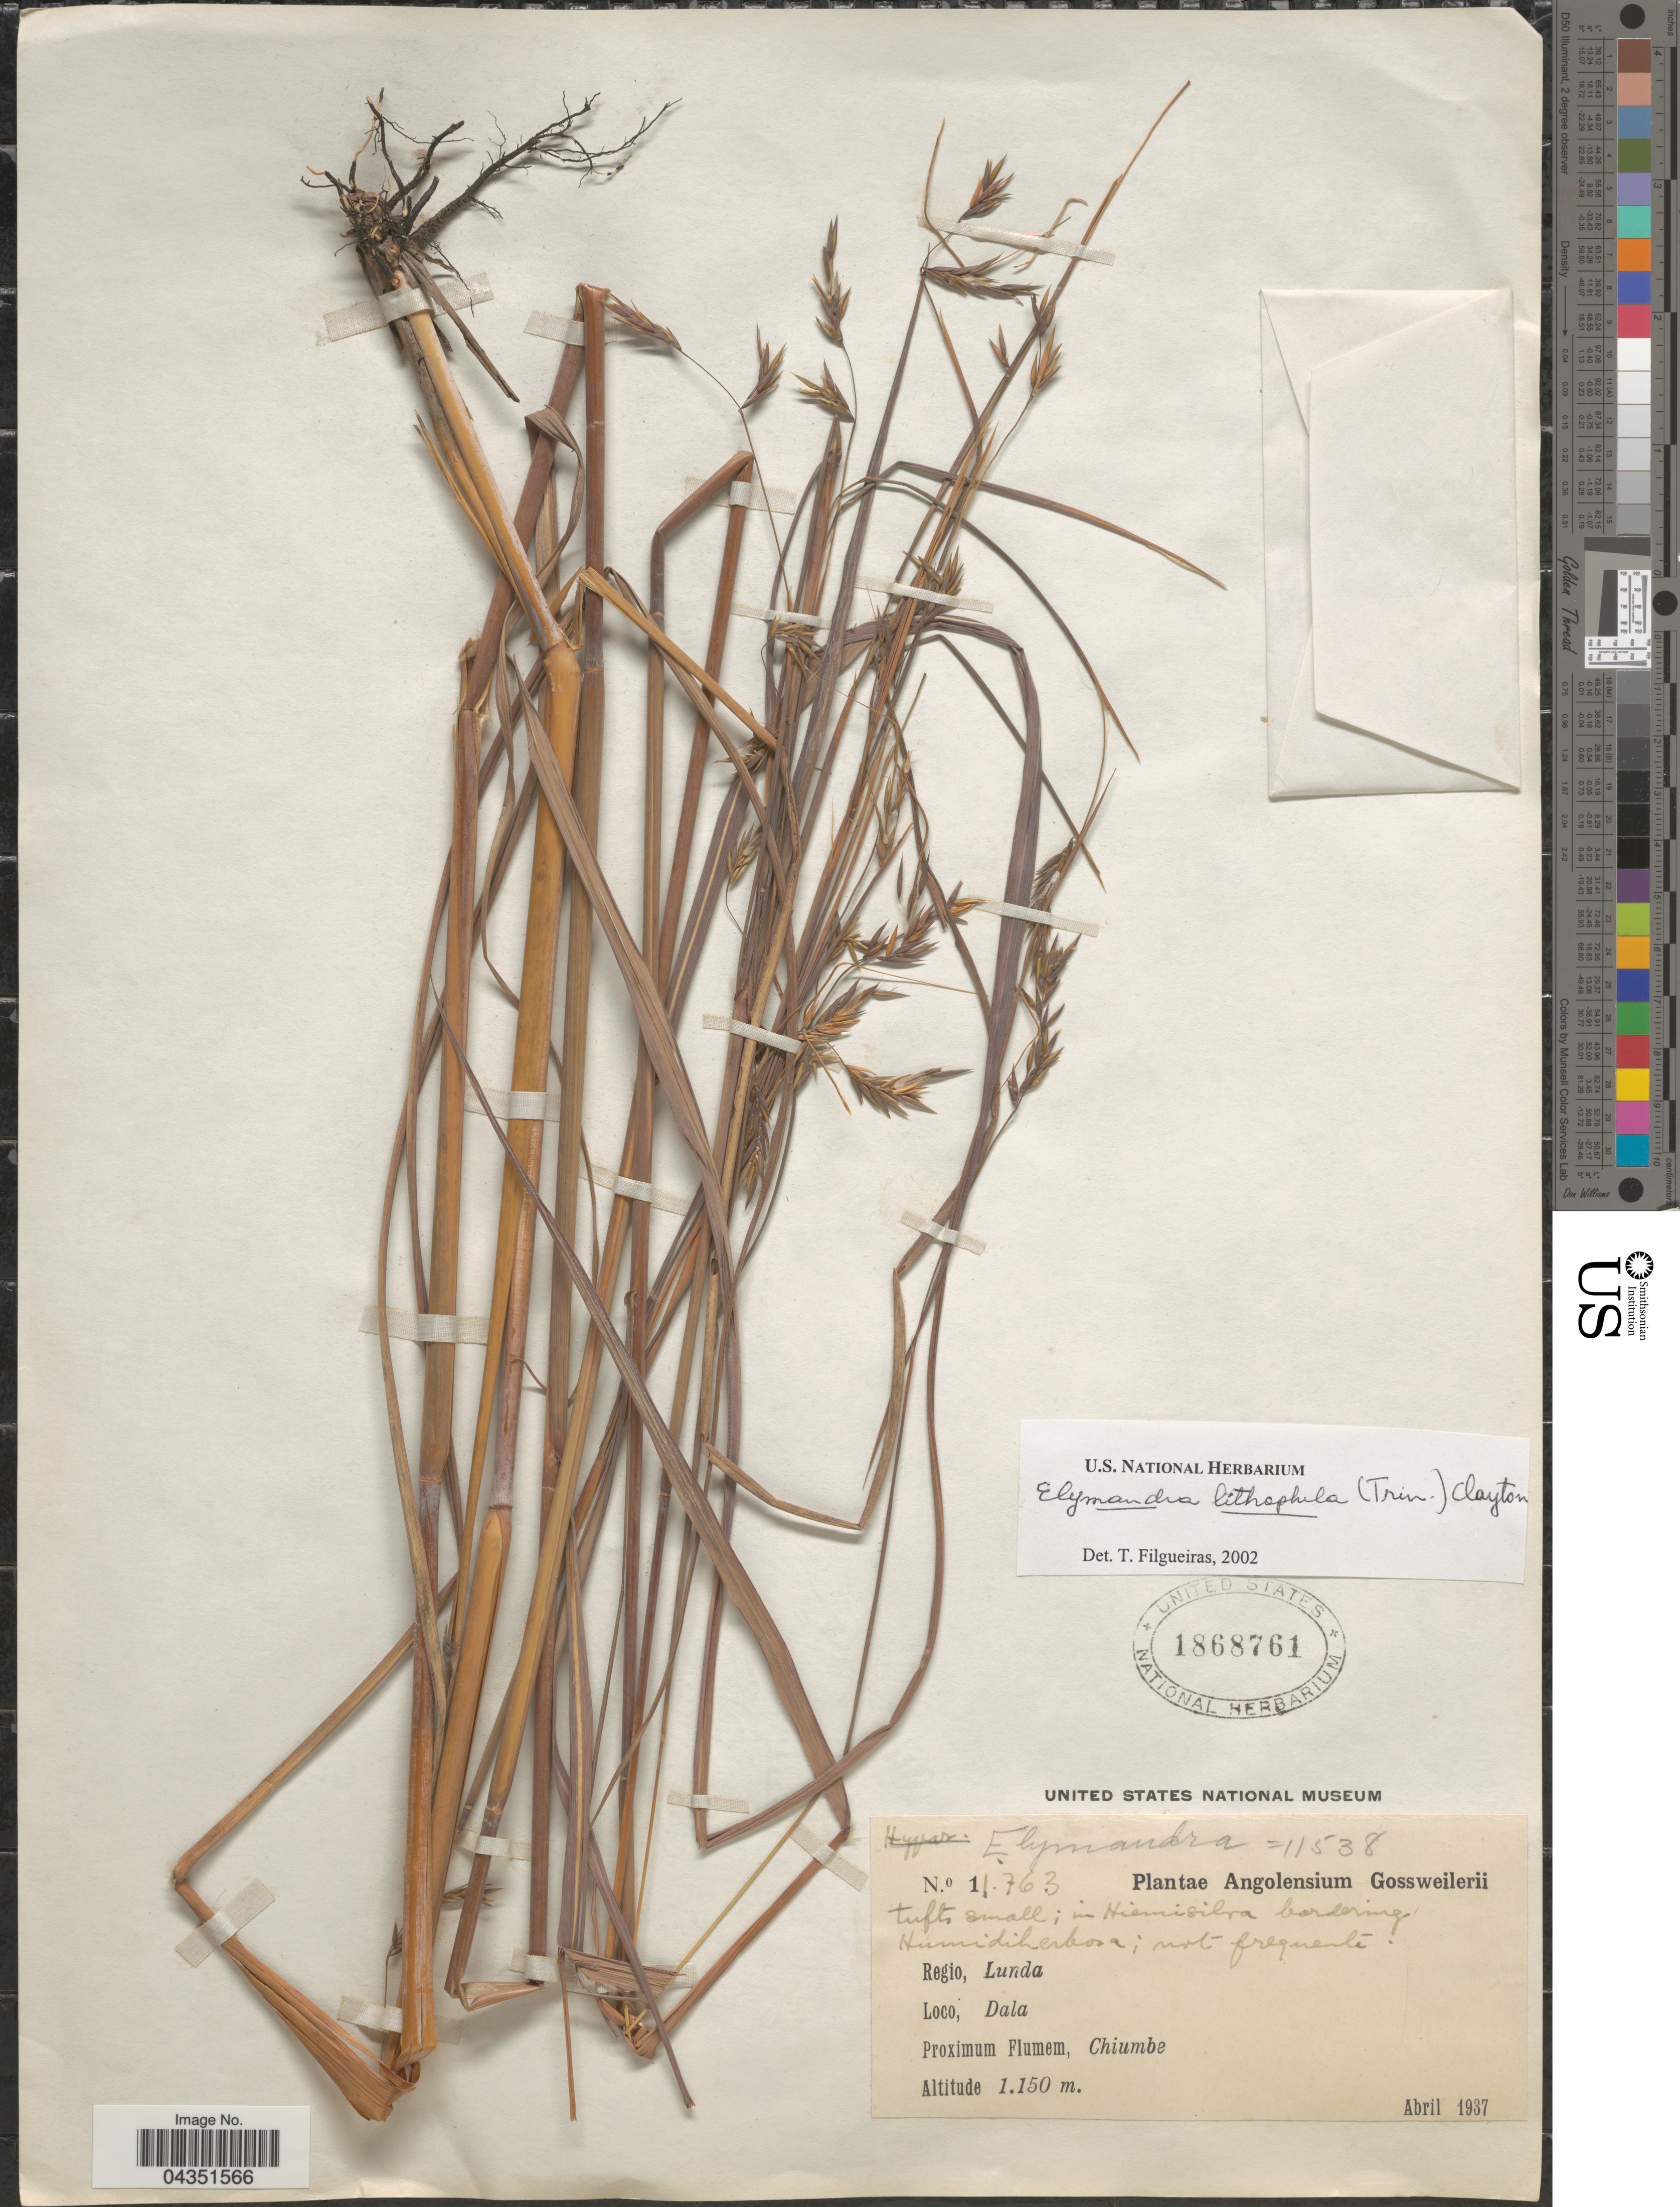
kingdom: Plantae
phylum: Tracheophyta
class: Liliopsida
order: Poales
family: Poaceae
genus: Elymandra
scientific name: Elymandra lithophila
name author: (Trin.) Clayton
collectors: -. Gossweiler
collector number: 11763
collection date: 1937-04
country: Angola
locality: Regio, Lunda. Dala. Proximum Flumen, Chiumbe.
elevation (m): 1150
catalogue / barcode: US 1868761